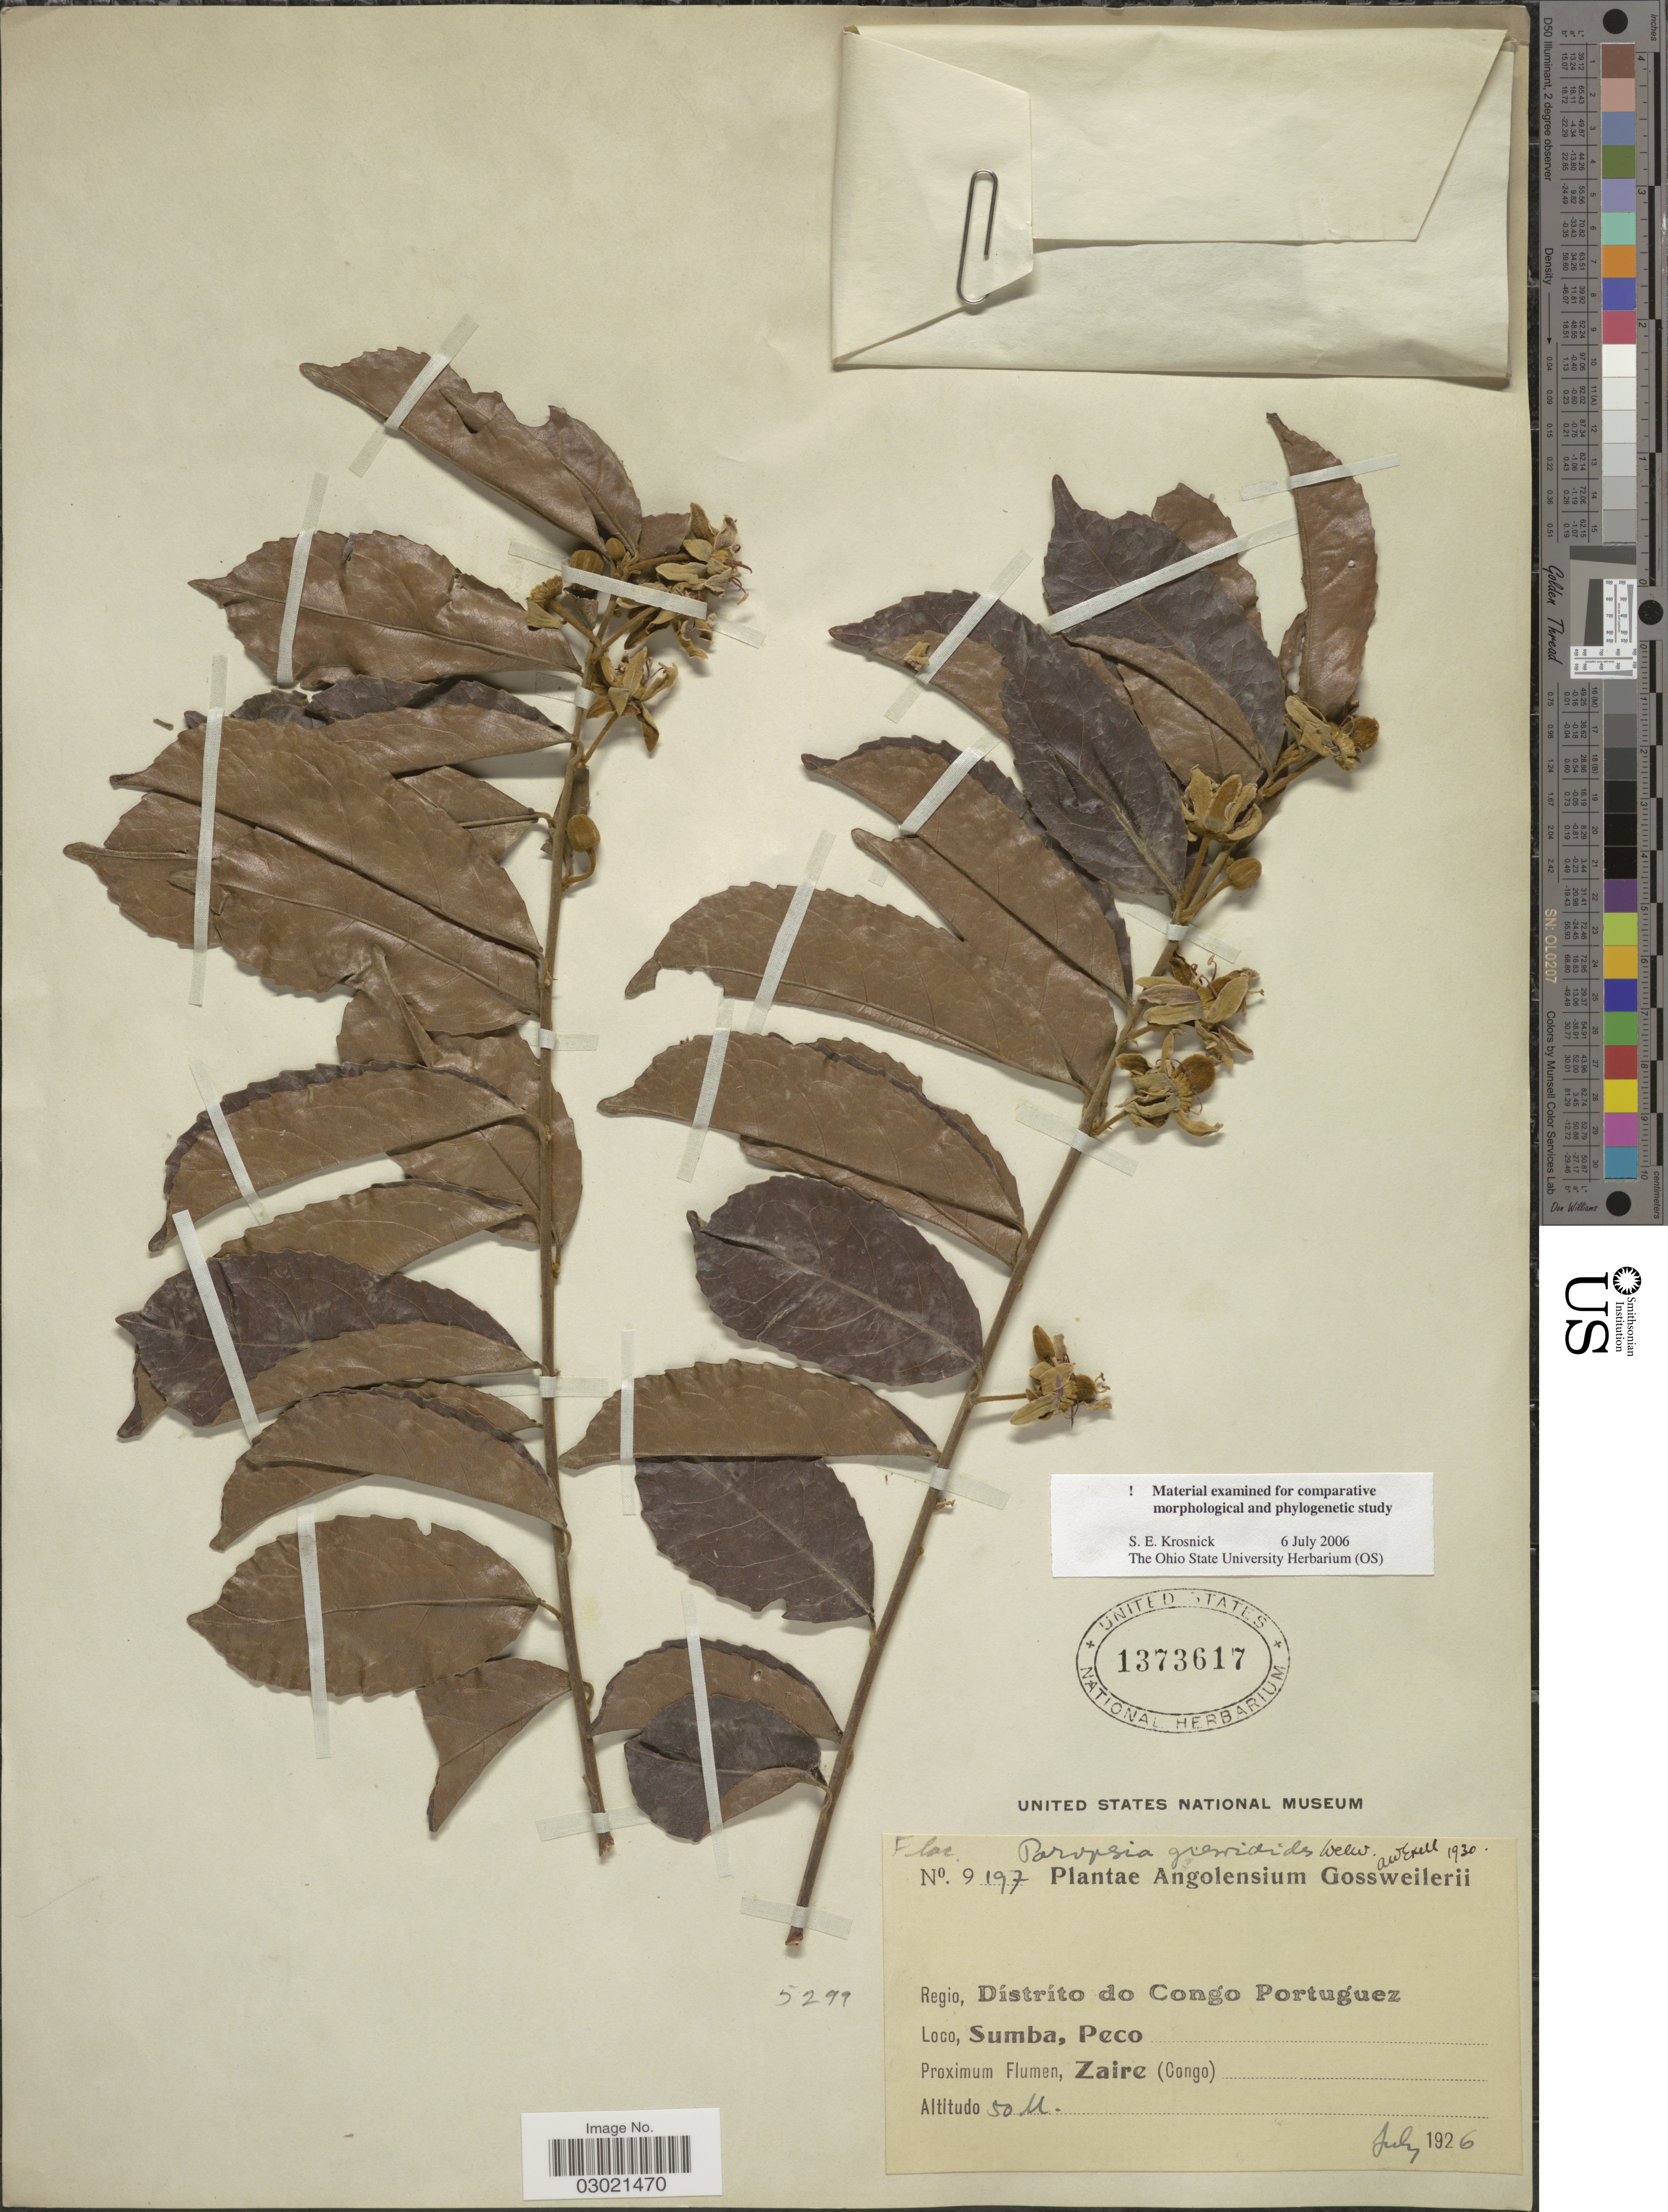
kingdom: Plantae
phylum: Tracheophyta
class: Magnoliopsida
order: Malpighiales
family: Passifloraceae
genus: Paropsia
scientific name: Paropsia grewioides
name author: Welw. ex Mast.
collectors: -. Gossweiler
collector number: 9197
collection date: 1926-07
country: Angola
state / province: Zaire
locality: Distrito do Congo Portuguez. Sumba, Peco. Zaire (Congo).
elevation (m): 50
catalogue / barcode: US 1373617